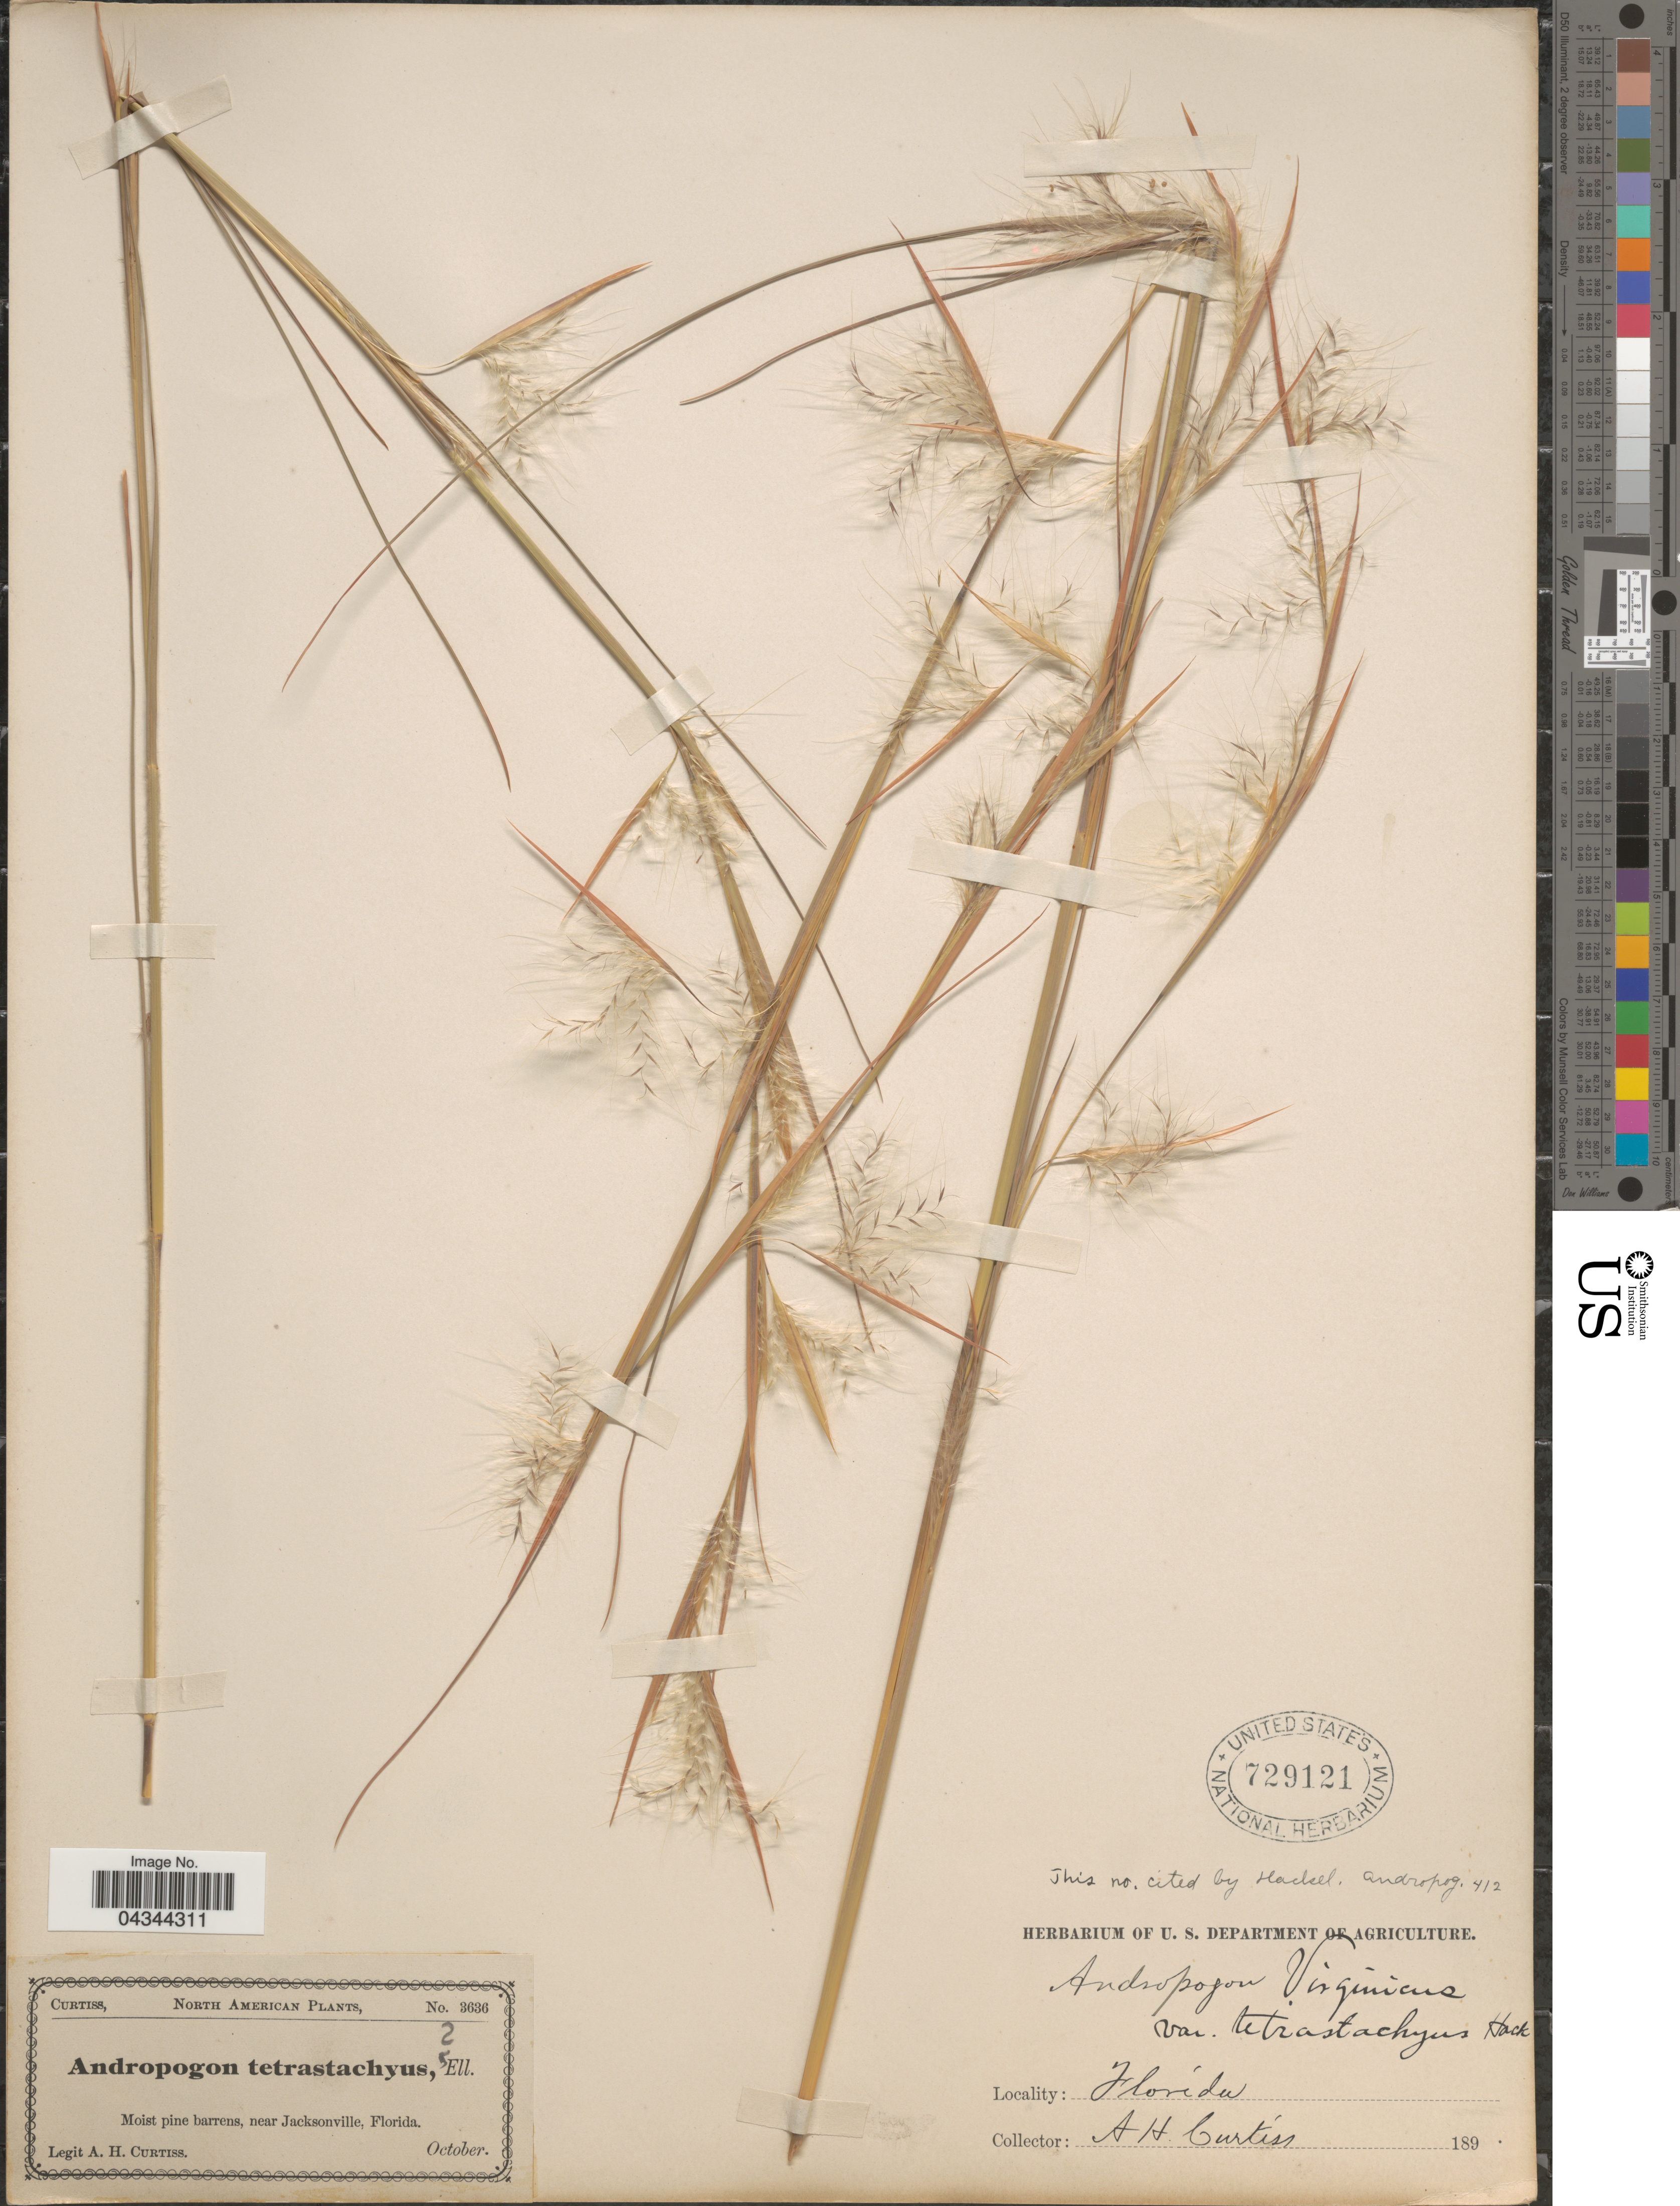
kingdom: Plantae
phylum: Tracheophyta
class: Liliopsida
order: Poales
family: Poaceae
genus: Andropogon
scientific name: Andropogon virginicus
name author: L.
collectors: A. H. Curtiss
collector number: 3636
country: United States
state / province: Florida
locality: Moist pine barrens, near Jacksonville.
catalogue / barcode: US 729121